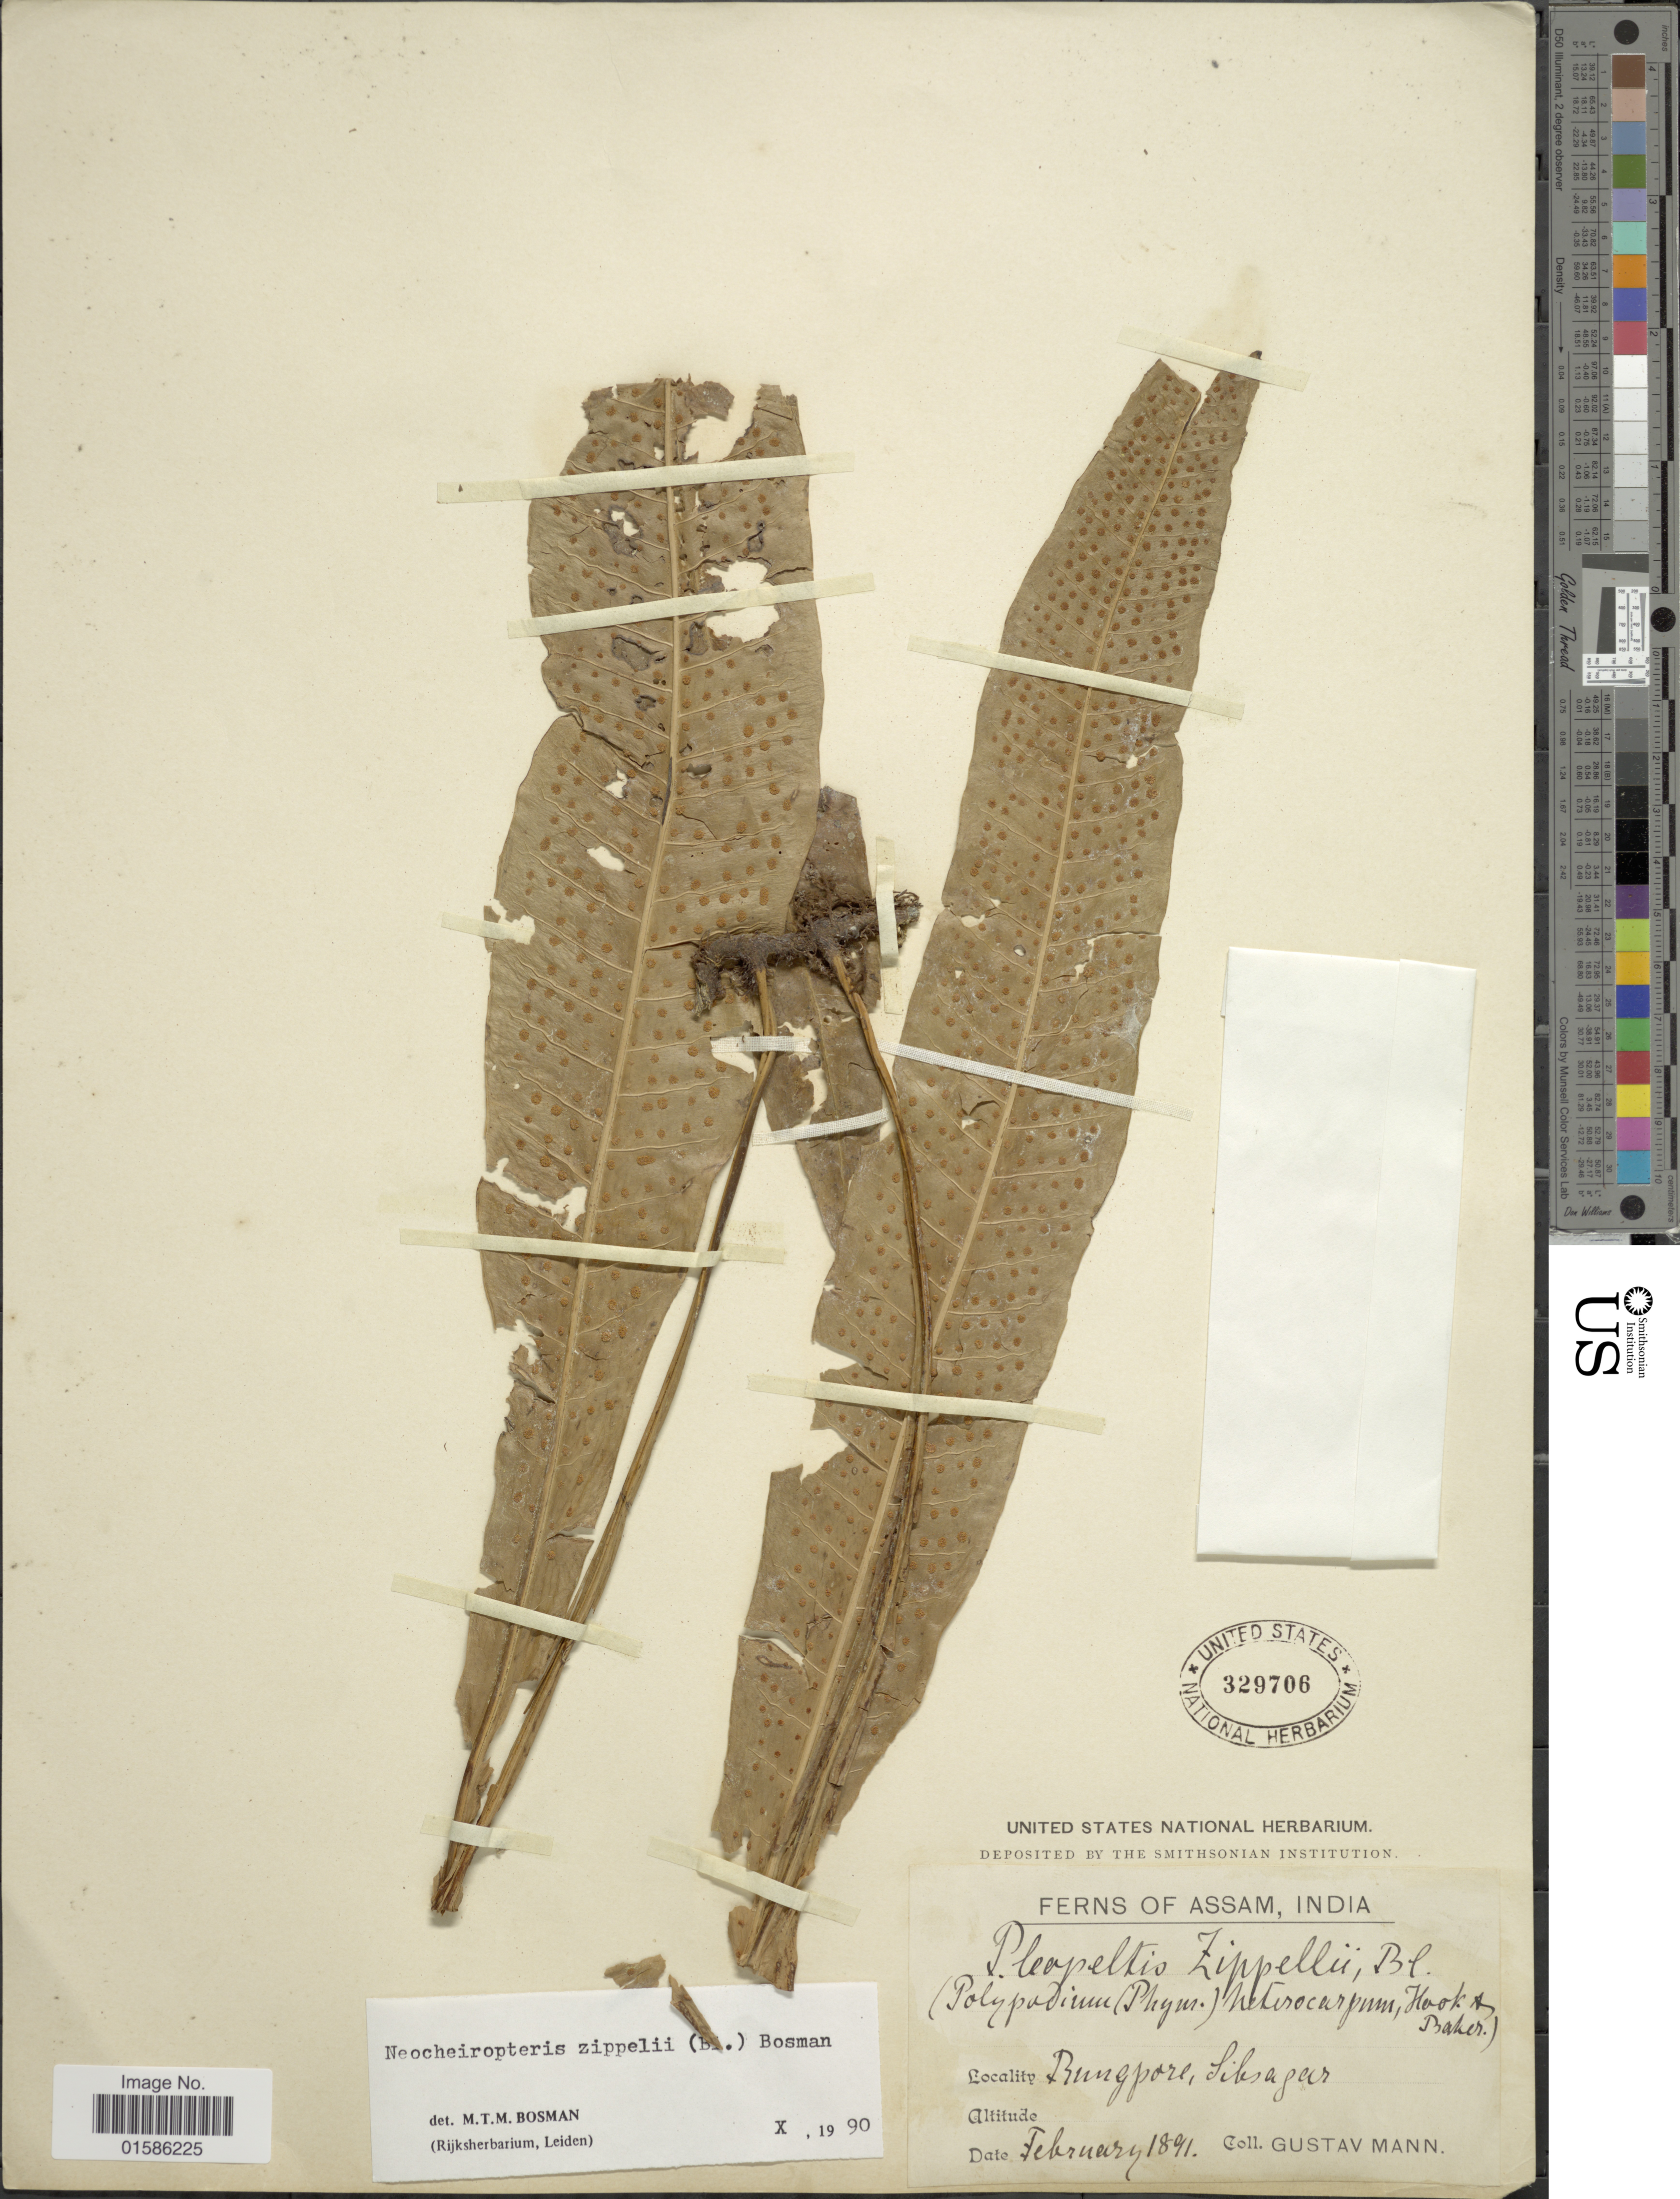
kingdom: Plantae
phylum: Tracheophyta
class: Polypodiopsida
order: Polypodiales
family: Polypodiaceae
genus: Microsorum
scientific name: Microsorum zippelii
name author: (Blume) Ching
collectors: G. Mann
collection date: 1891-02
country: India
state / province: Assam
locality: Bungpore, Siksagar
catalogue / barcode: US 329706